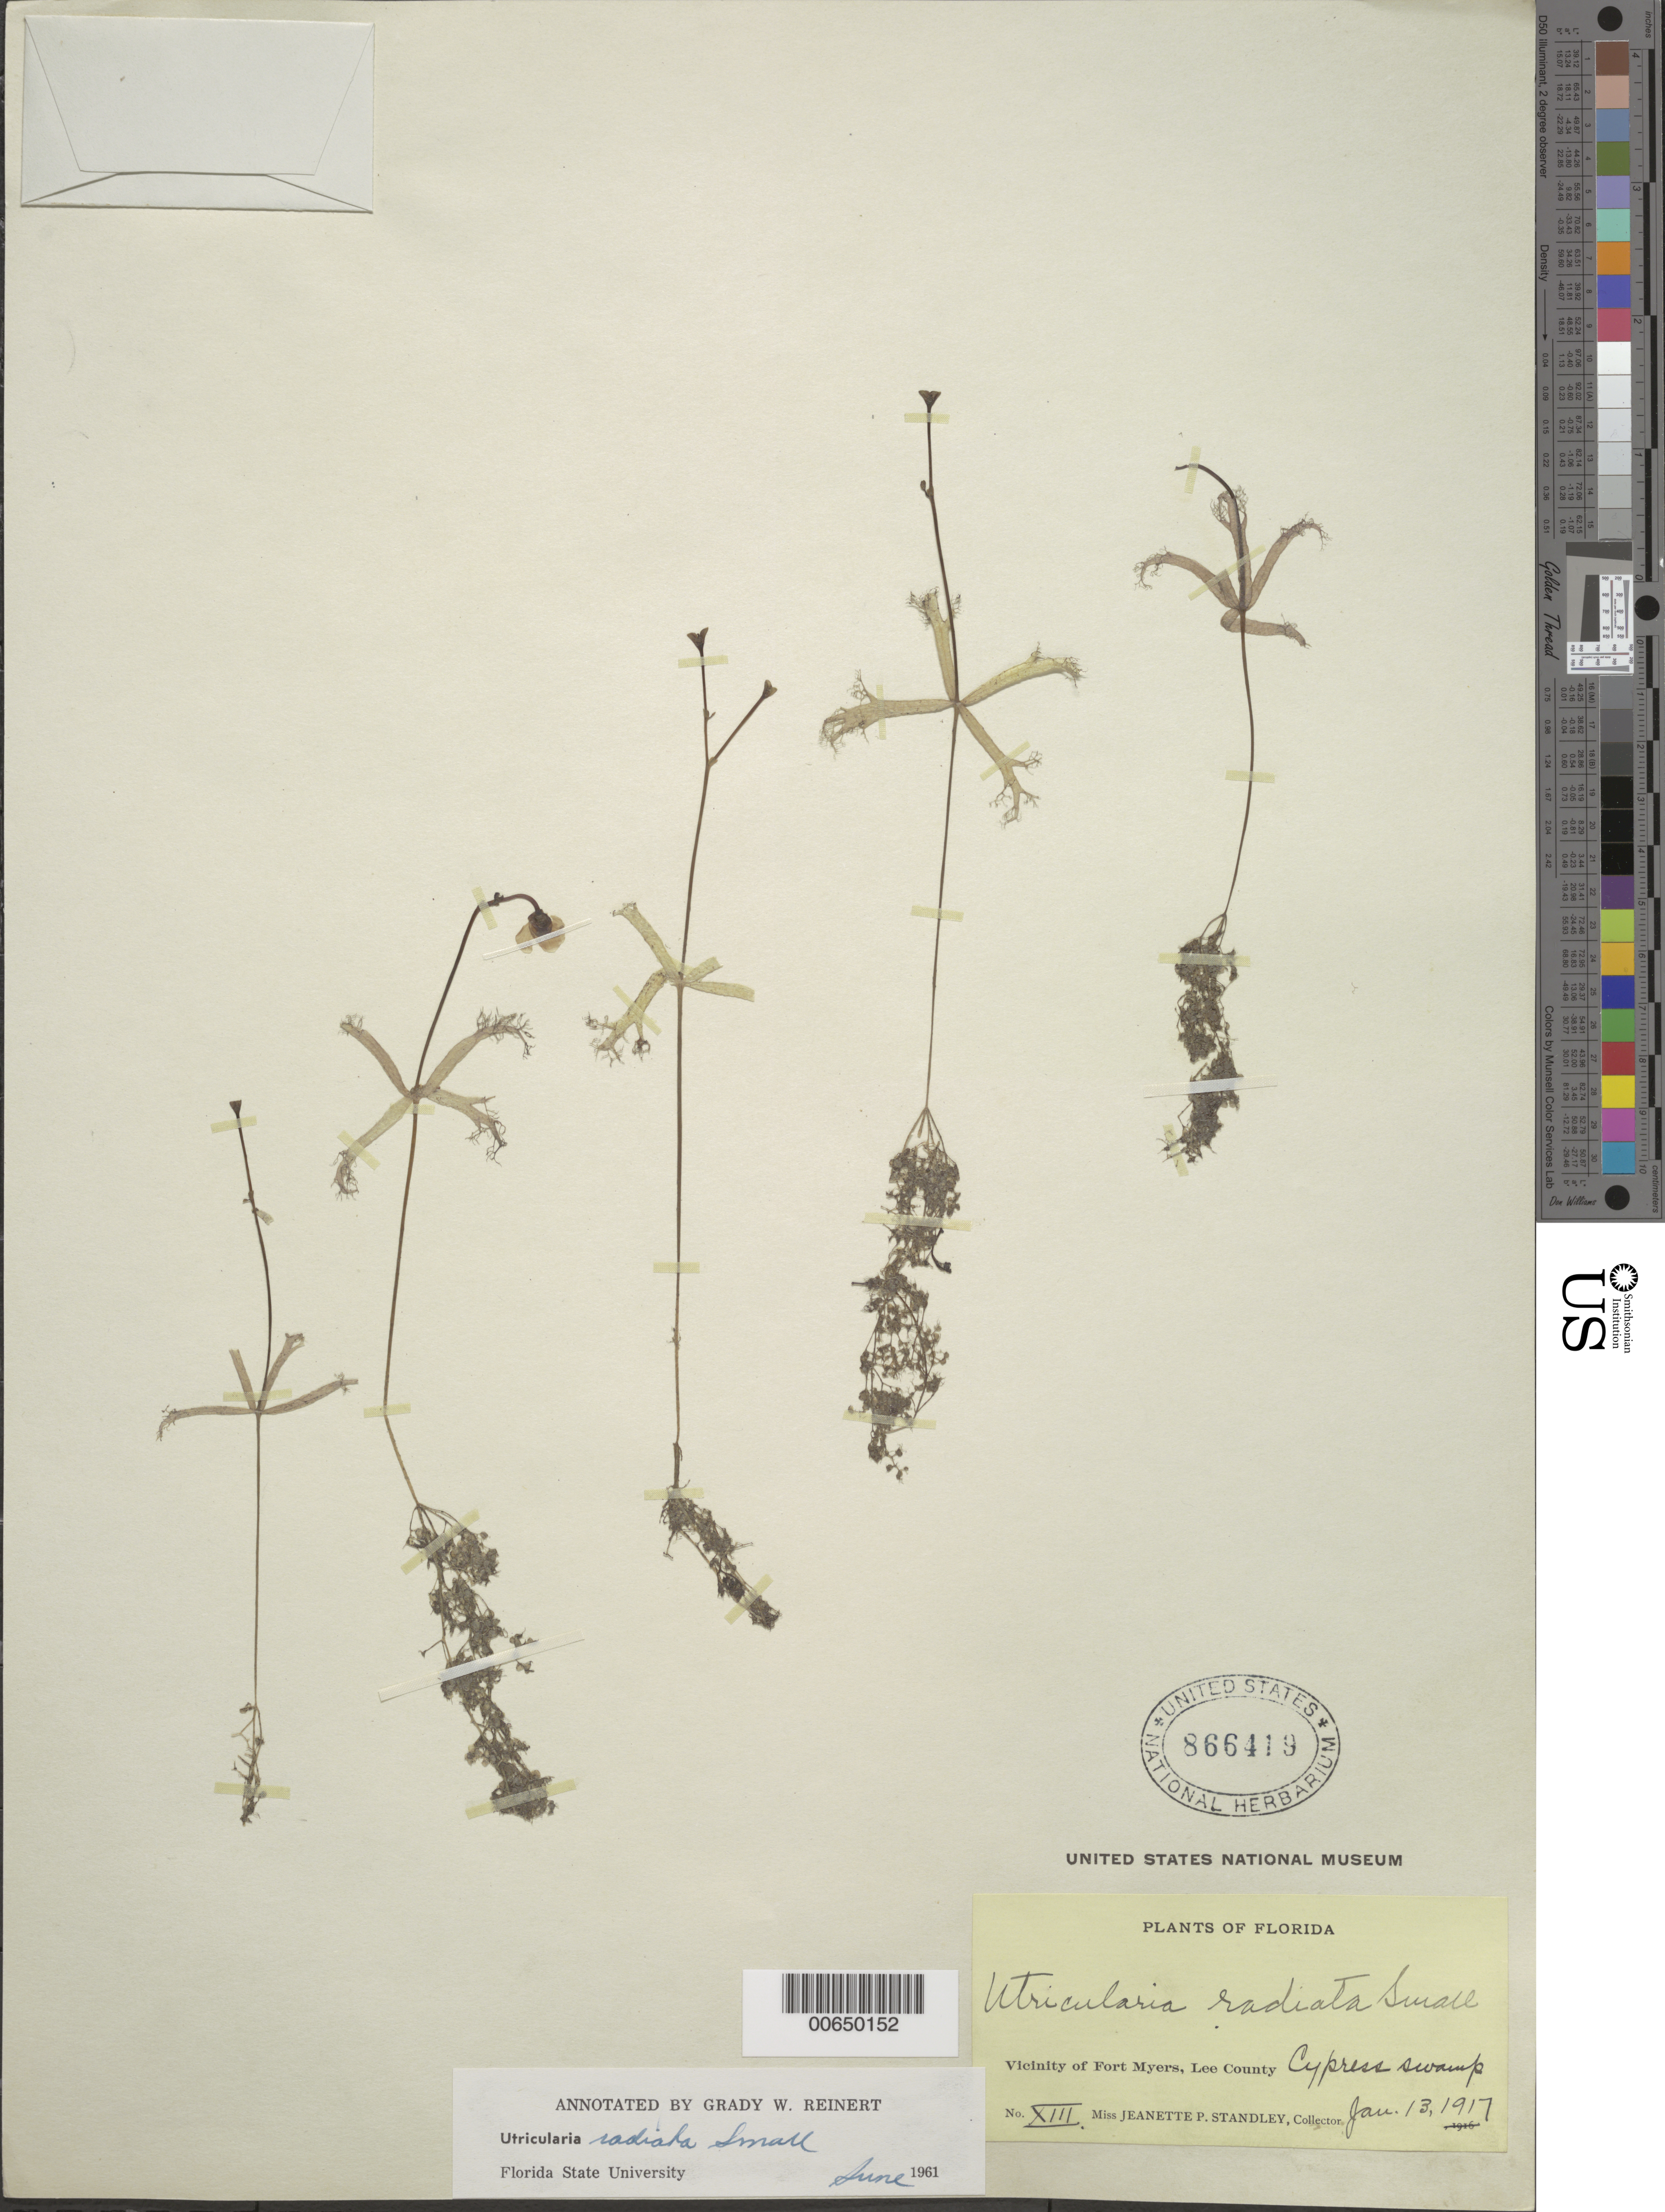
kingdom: Plantae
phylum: Tracheophyta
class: Magnoliopsida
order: Lamiales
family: Lentibulariaceae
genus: Utricularia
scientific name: Utricularia radiata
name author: Small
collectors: J. P. Standley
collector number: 13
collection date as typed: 13 Jan 1917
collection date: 1917-01-13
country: United States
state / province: Florida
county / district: Lee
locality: Vicinity of Fort Myers.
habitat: Cypress swamp.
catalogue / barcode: US 866419